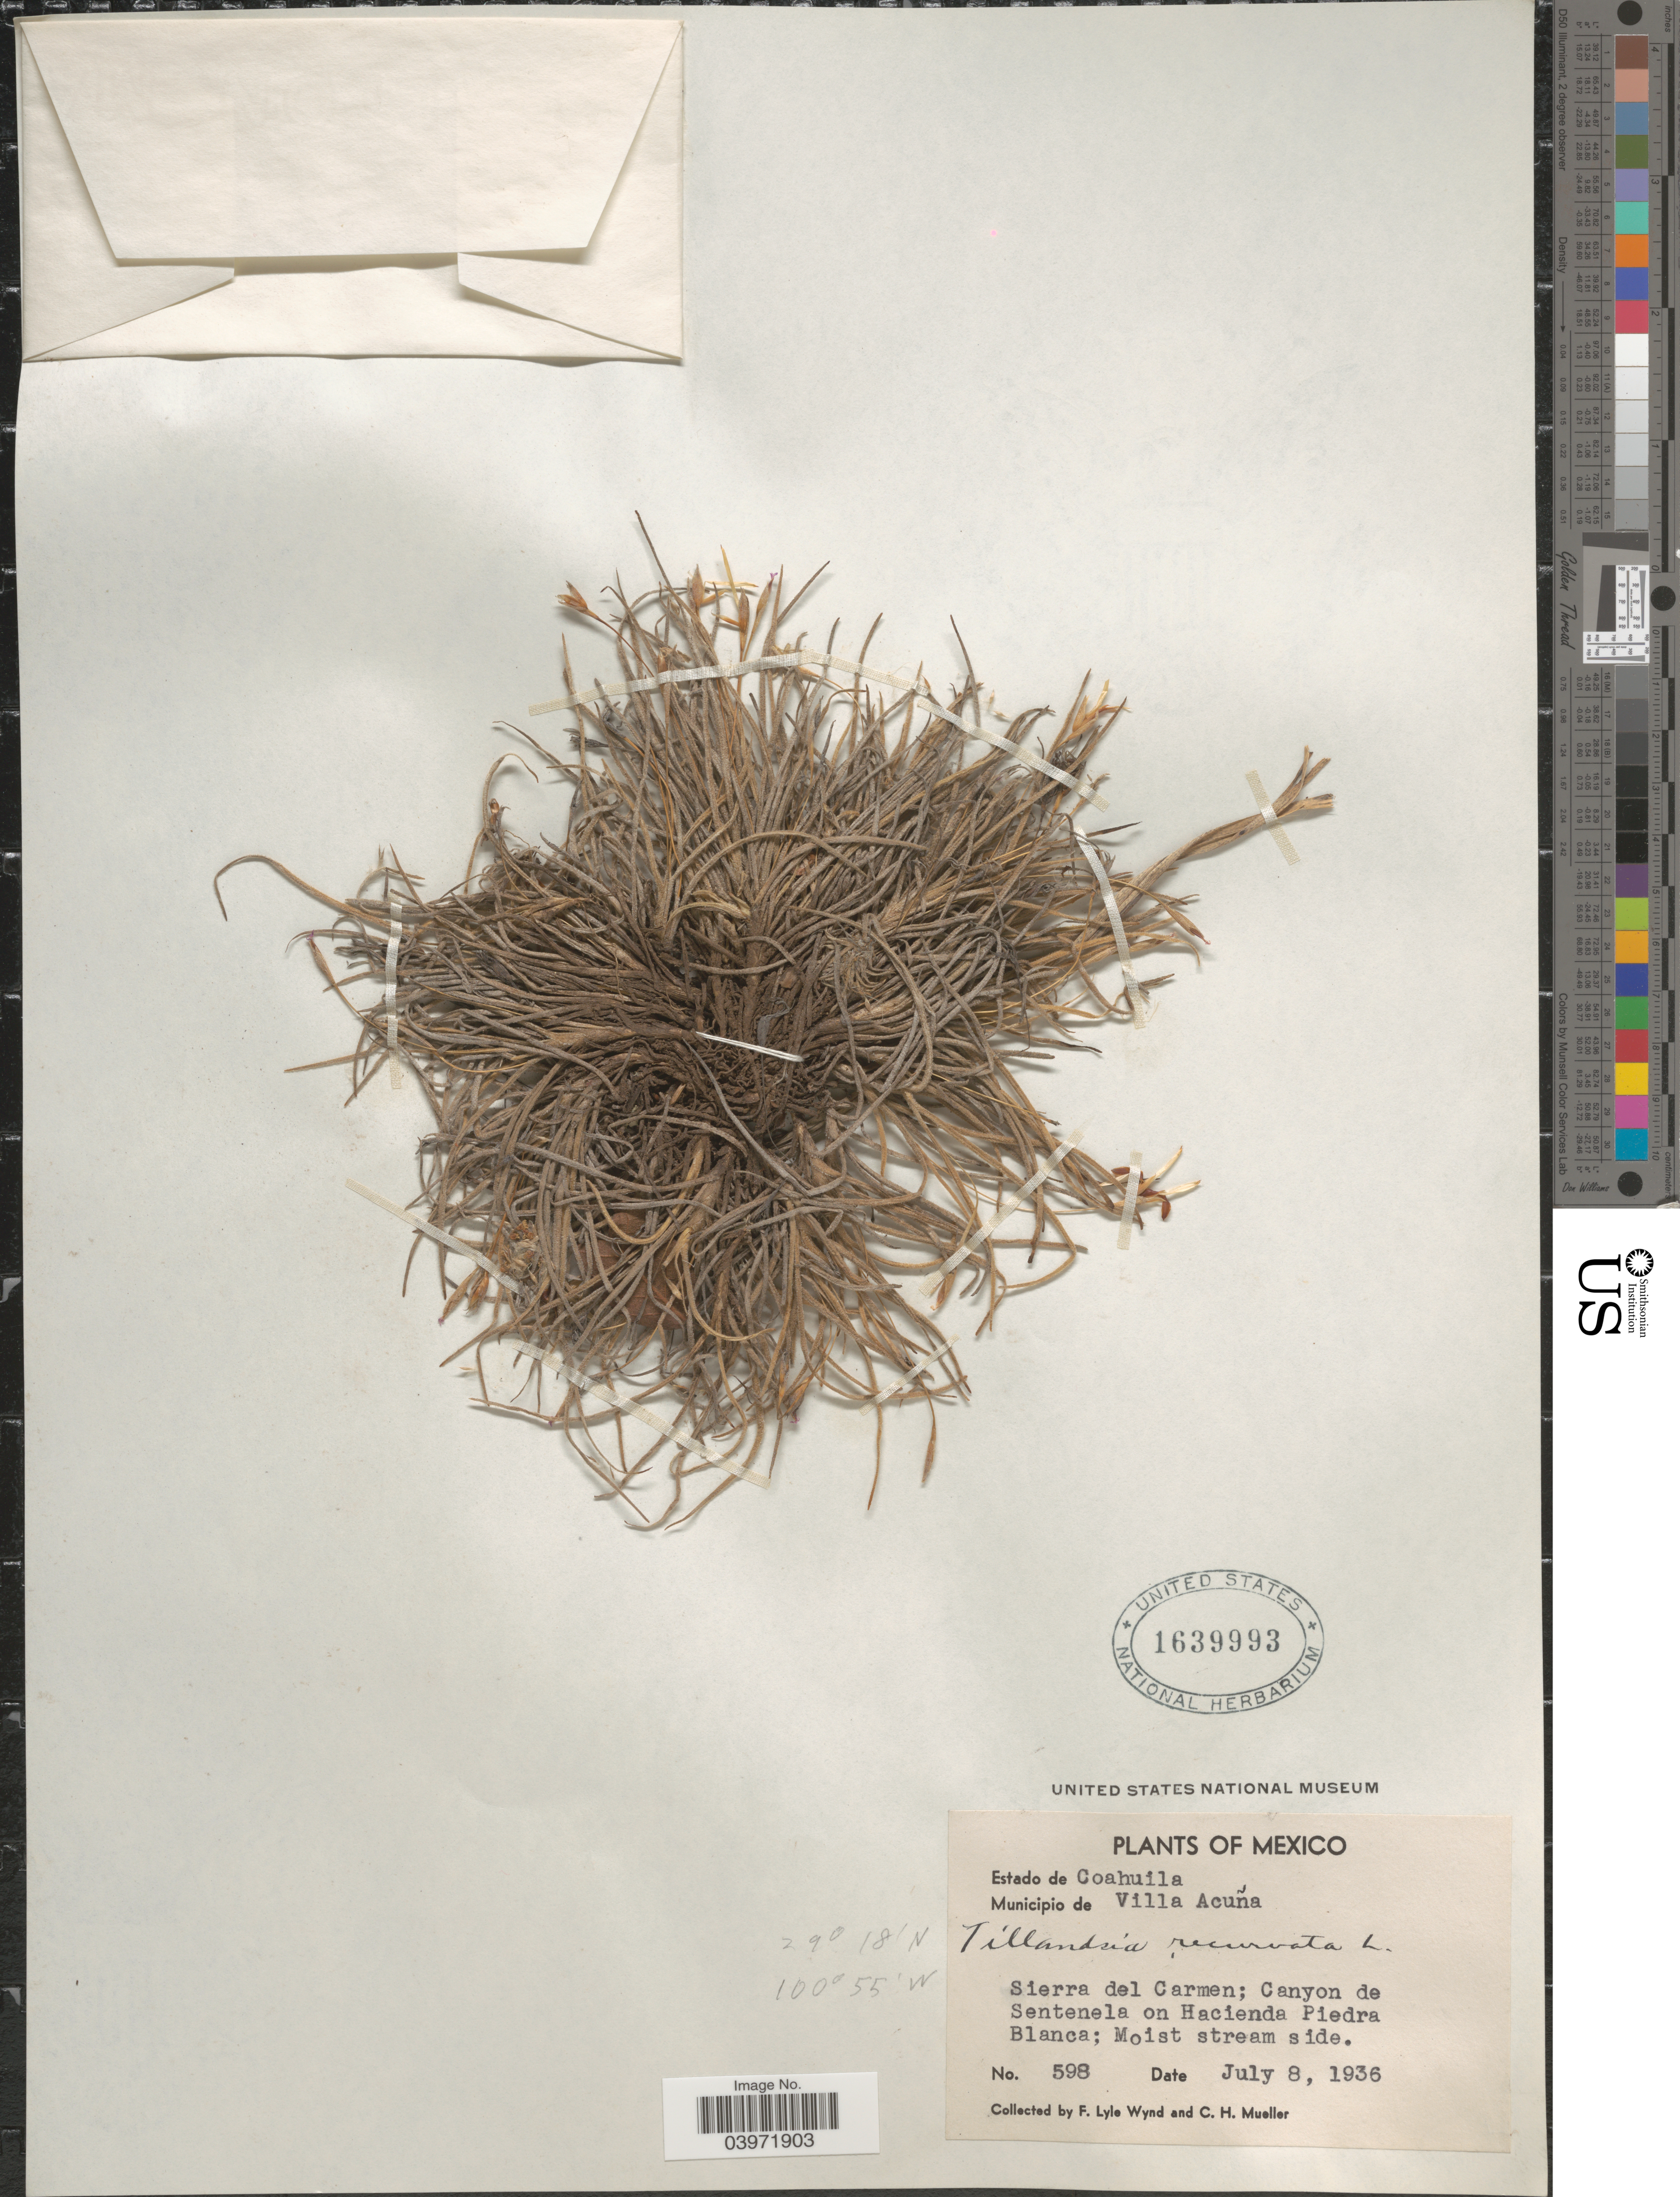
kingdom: Plantae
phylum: Tracheophyta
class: Liliopsida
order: Poales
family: Bromeliaceae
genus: Tillandsia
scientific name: Tillandsia recurvata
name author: L.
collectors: F. L. Wynd & C. H. Mueller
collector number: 598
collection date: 1936-07-08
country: Mexico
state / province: Coahuila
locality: Municipio de Villa Acuña. Sierra del Carmen; Canyon de Sentenela on Hacienda Piedra Blanca.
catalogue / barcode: US 1639993